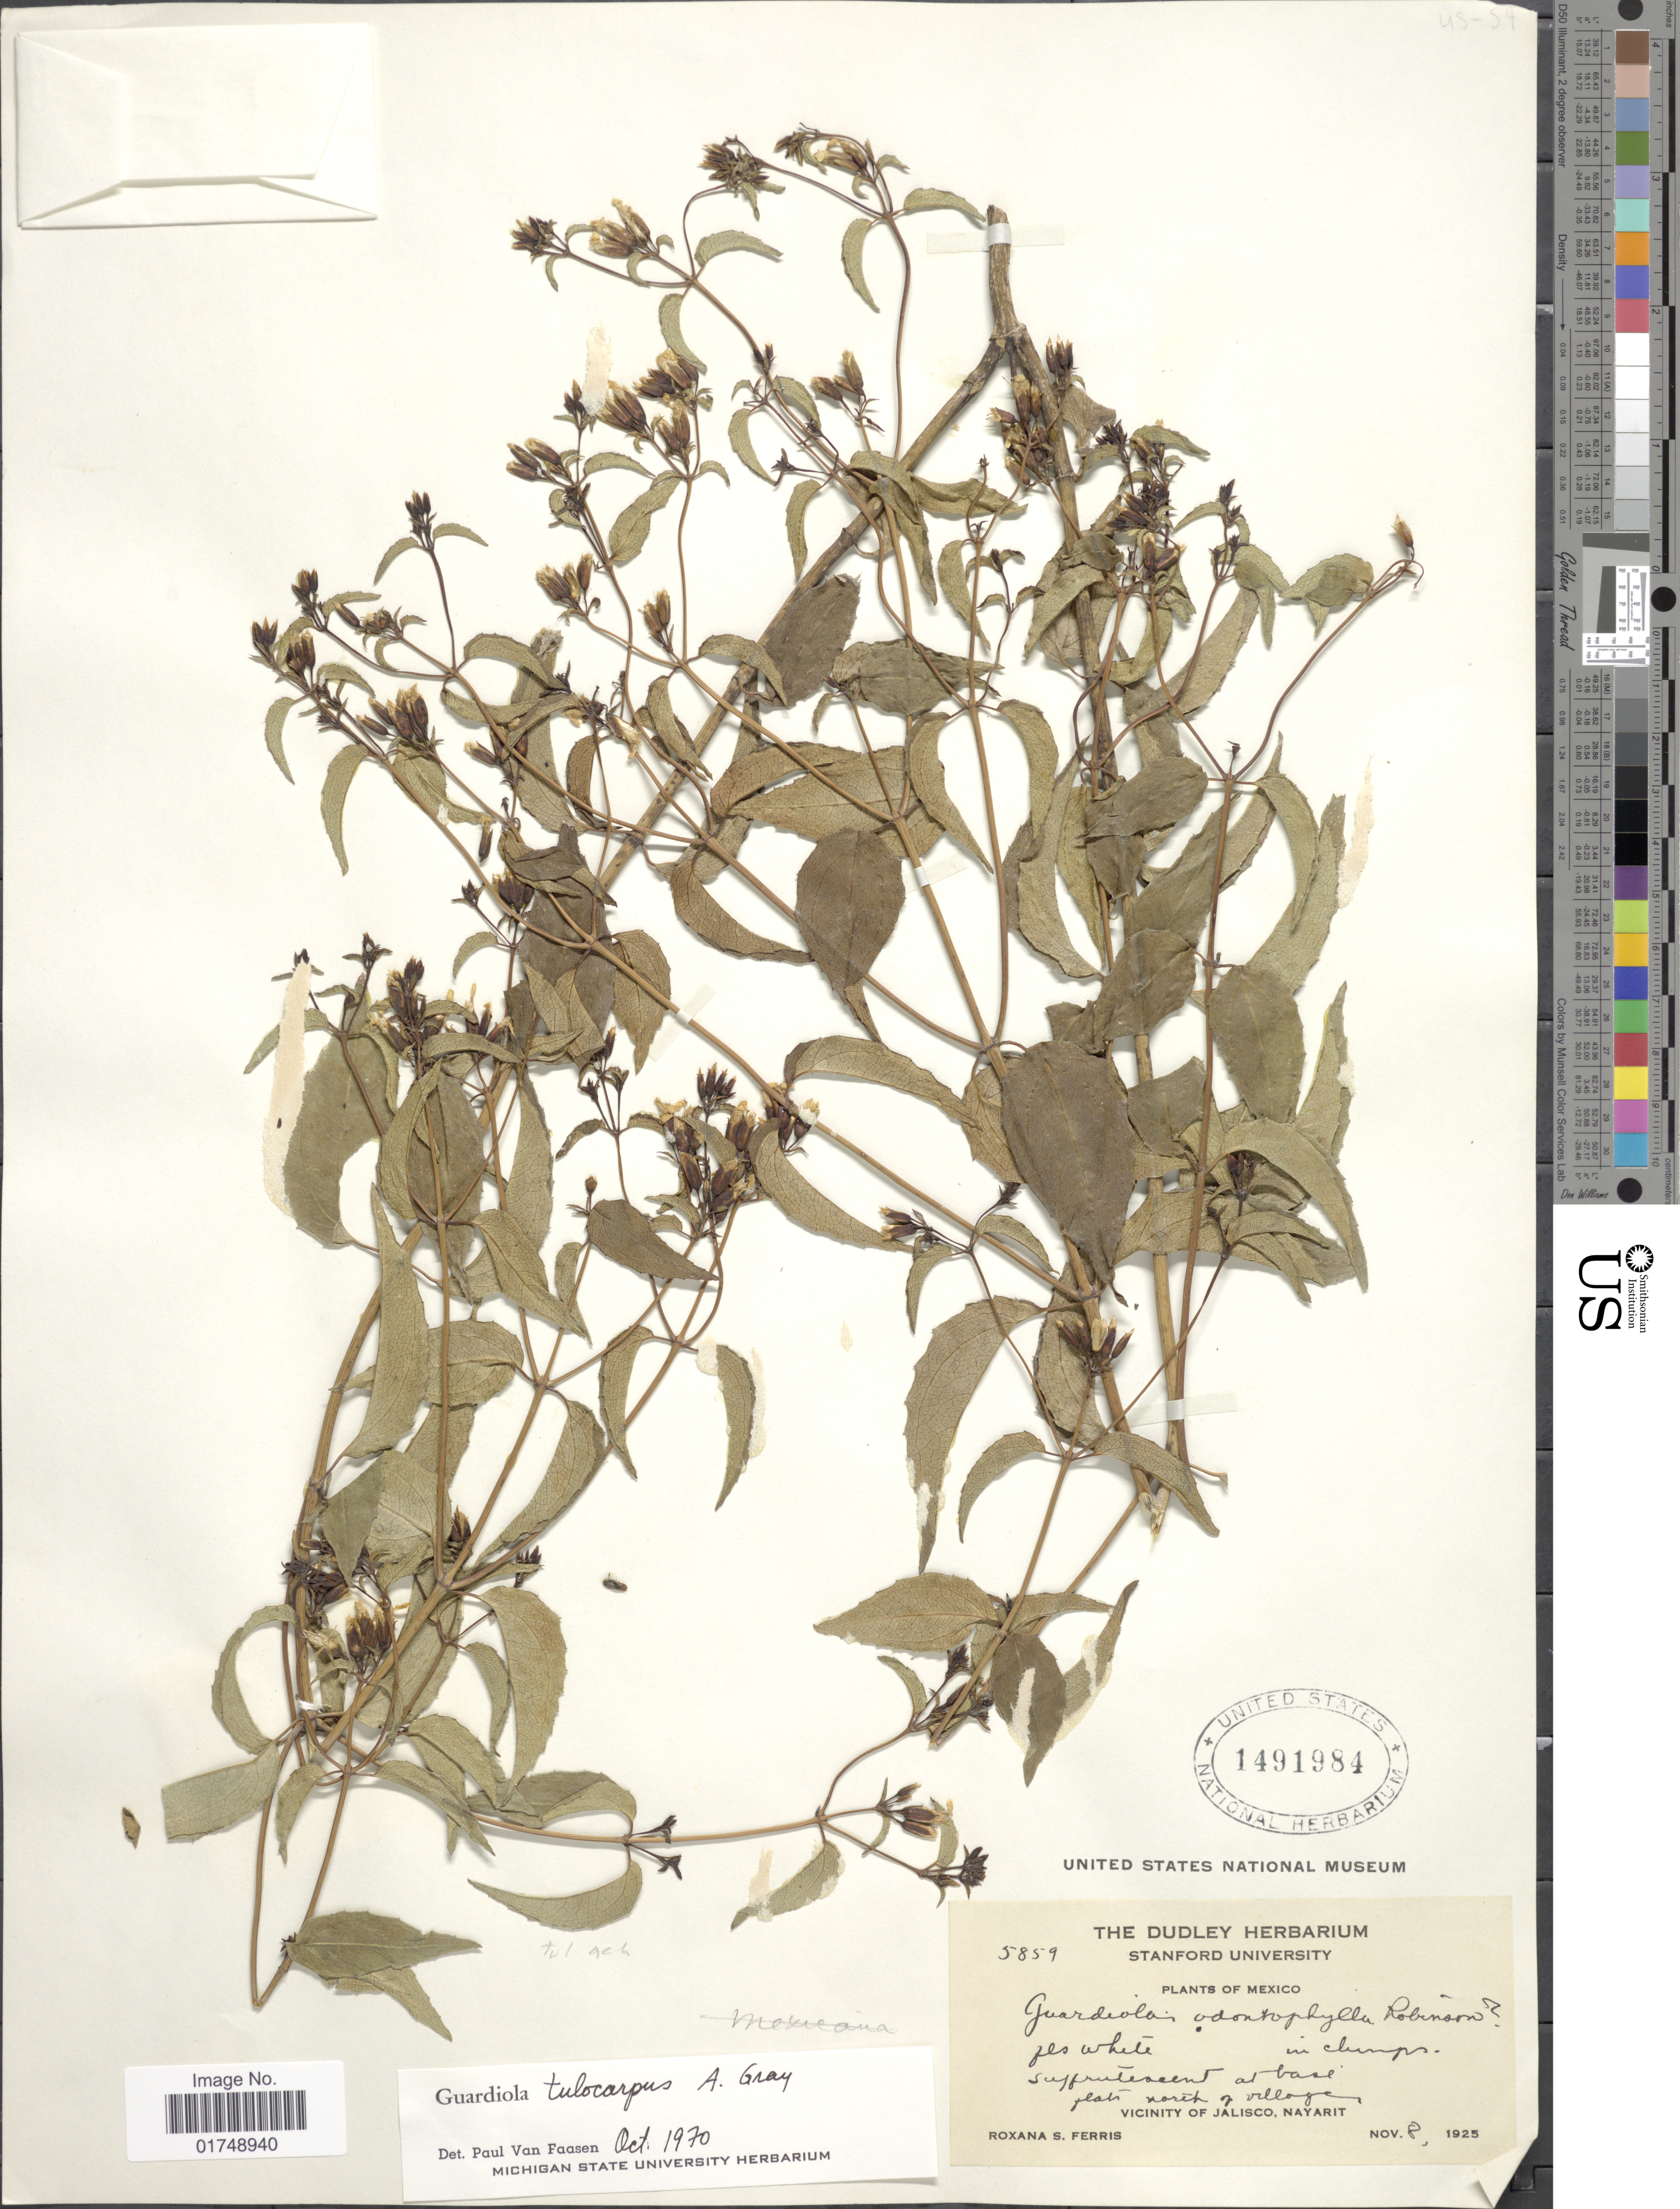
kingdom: Plantae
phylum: Tracheophyta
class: Magnoliopsida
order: Asterales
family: Asteraceae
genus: Guardiola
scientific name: Guardiola tulocarpus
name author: A. Gray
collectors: R. S. Ferris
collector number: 5859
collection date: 1925-11-08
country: Mexico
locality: At base flats north of village. Vicinity of Jalisco, Nayarit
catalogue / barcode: US 1491984